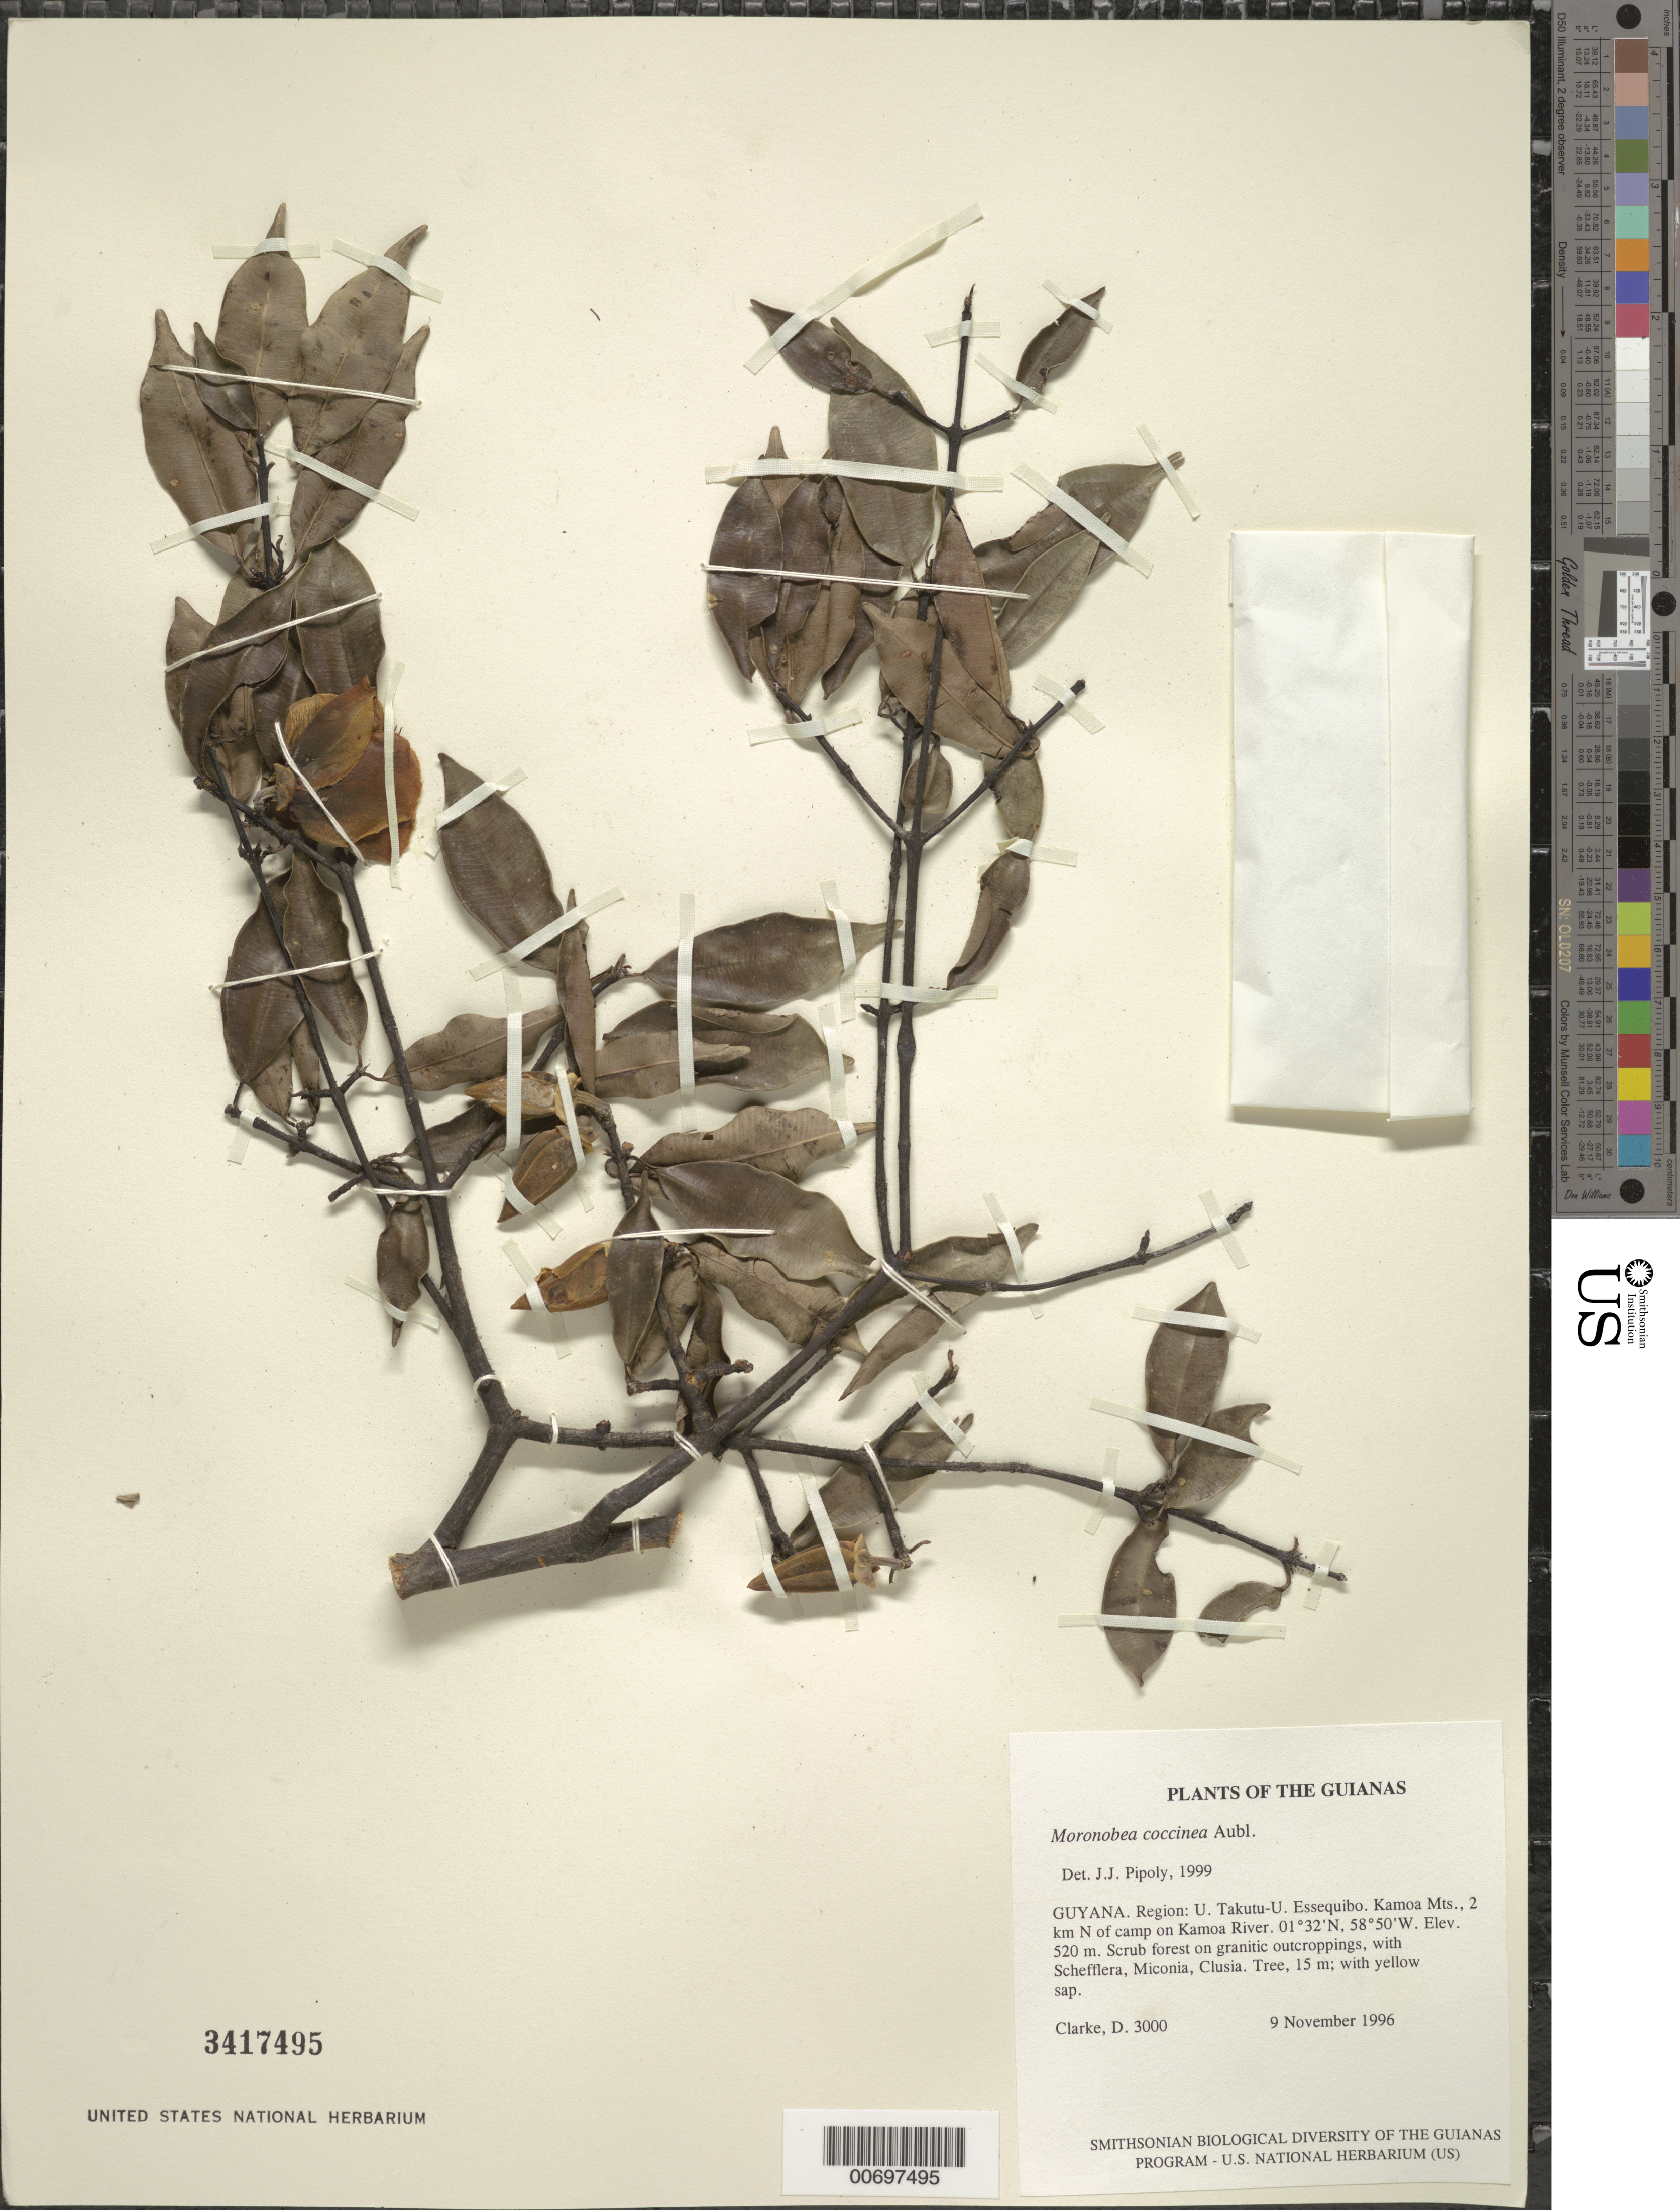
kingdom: Plantae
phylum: Tracheophyta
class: Magnoliopsida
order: Malpighiales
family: Clusiaceae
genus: Moronobea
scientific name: Moronobea coccinea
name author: Aubl.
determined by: Pipoly, J. J., III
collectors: H. D. Clarke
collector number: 3000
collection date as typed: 9 November 1996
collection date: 1996-11-09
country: Guyana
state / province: U. Takutu-U. Essequibo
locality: Kamoa Mts., 2 km N of camp on Kamoa River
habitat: Scrub forest on granitic outcroppings, with Schefflera, Miconia, Clusia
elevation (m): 520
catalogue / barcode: US 3417495